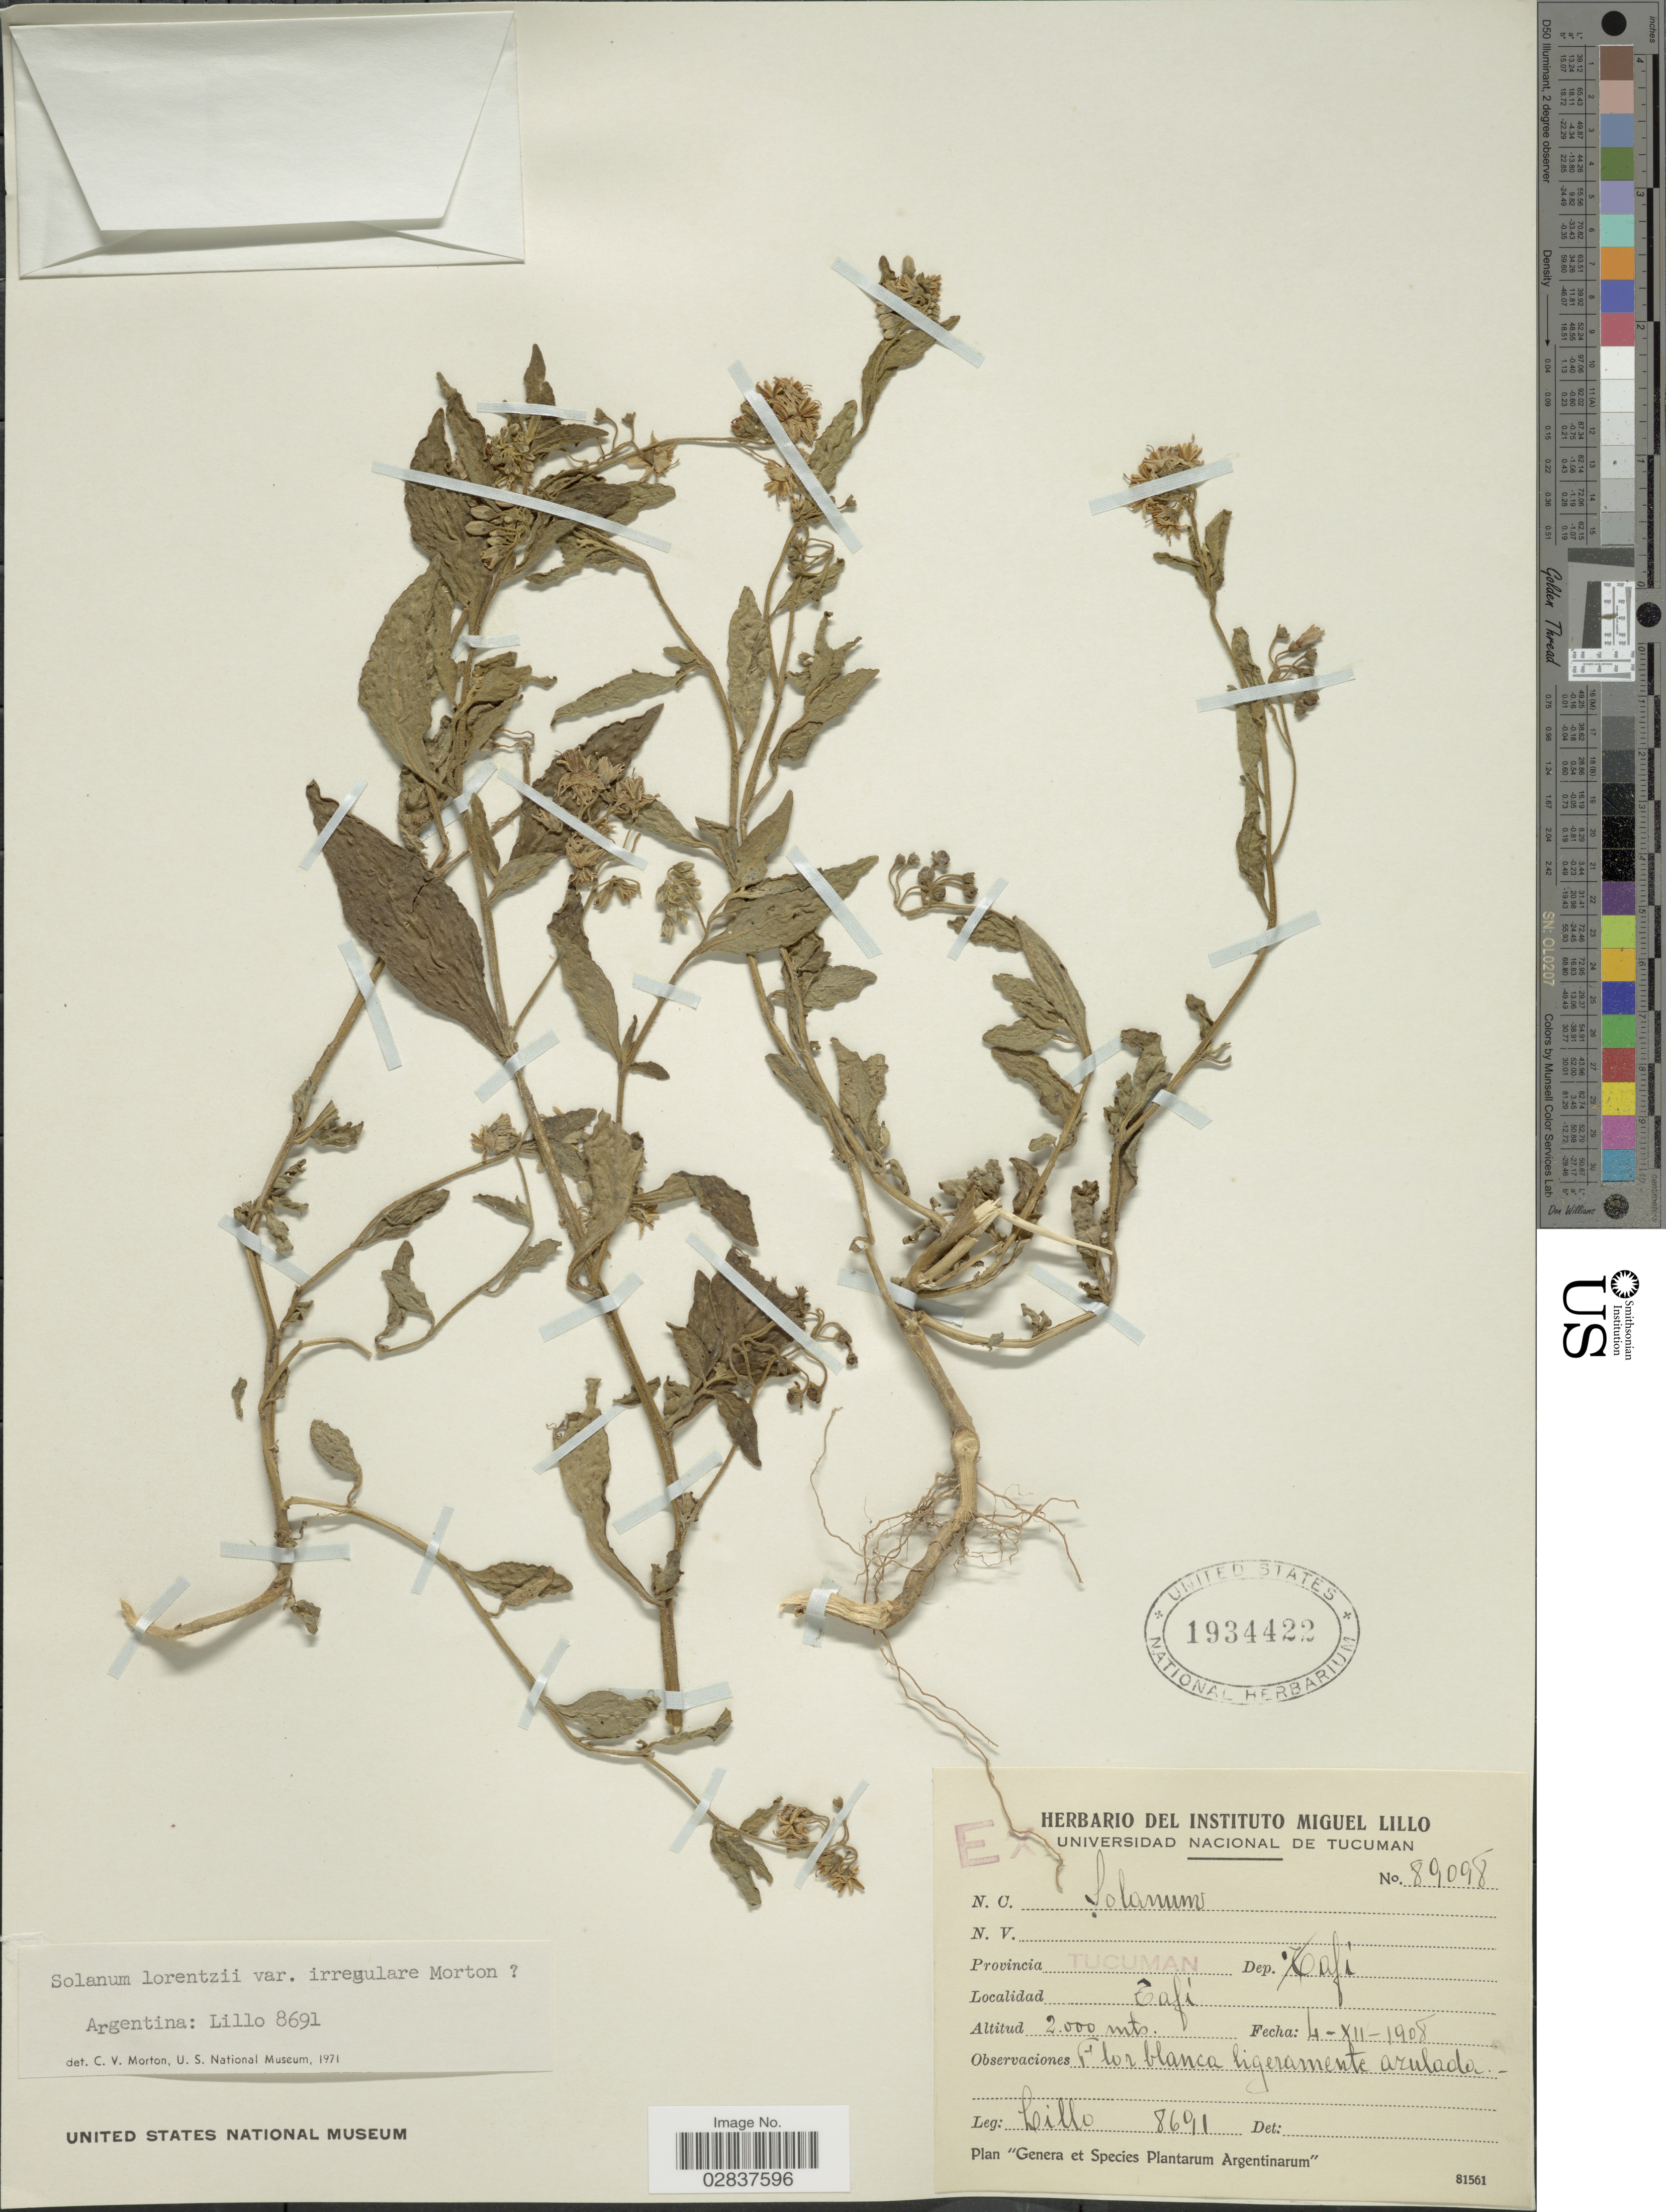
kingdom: Plantae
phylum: Tracheophyta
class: Magnoliopsida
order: Solanales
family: Solanaceae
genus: Solanum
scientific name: Solanum montigenum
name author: (C.V. Morton) Cabrera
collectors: M. Lillo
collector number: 8691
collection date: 1908-12-04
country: Argentina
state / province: Tucuman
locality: Dep. Tafi. Tafi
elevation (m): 2000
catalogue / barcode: US 1934422